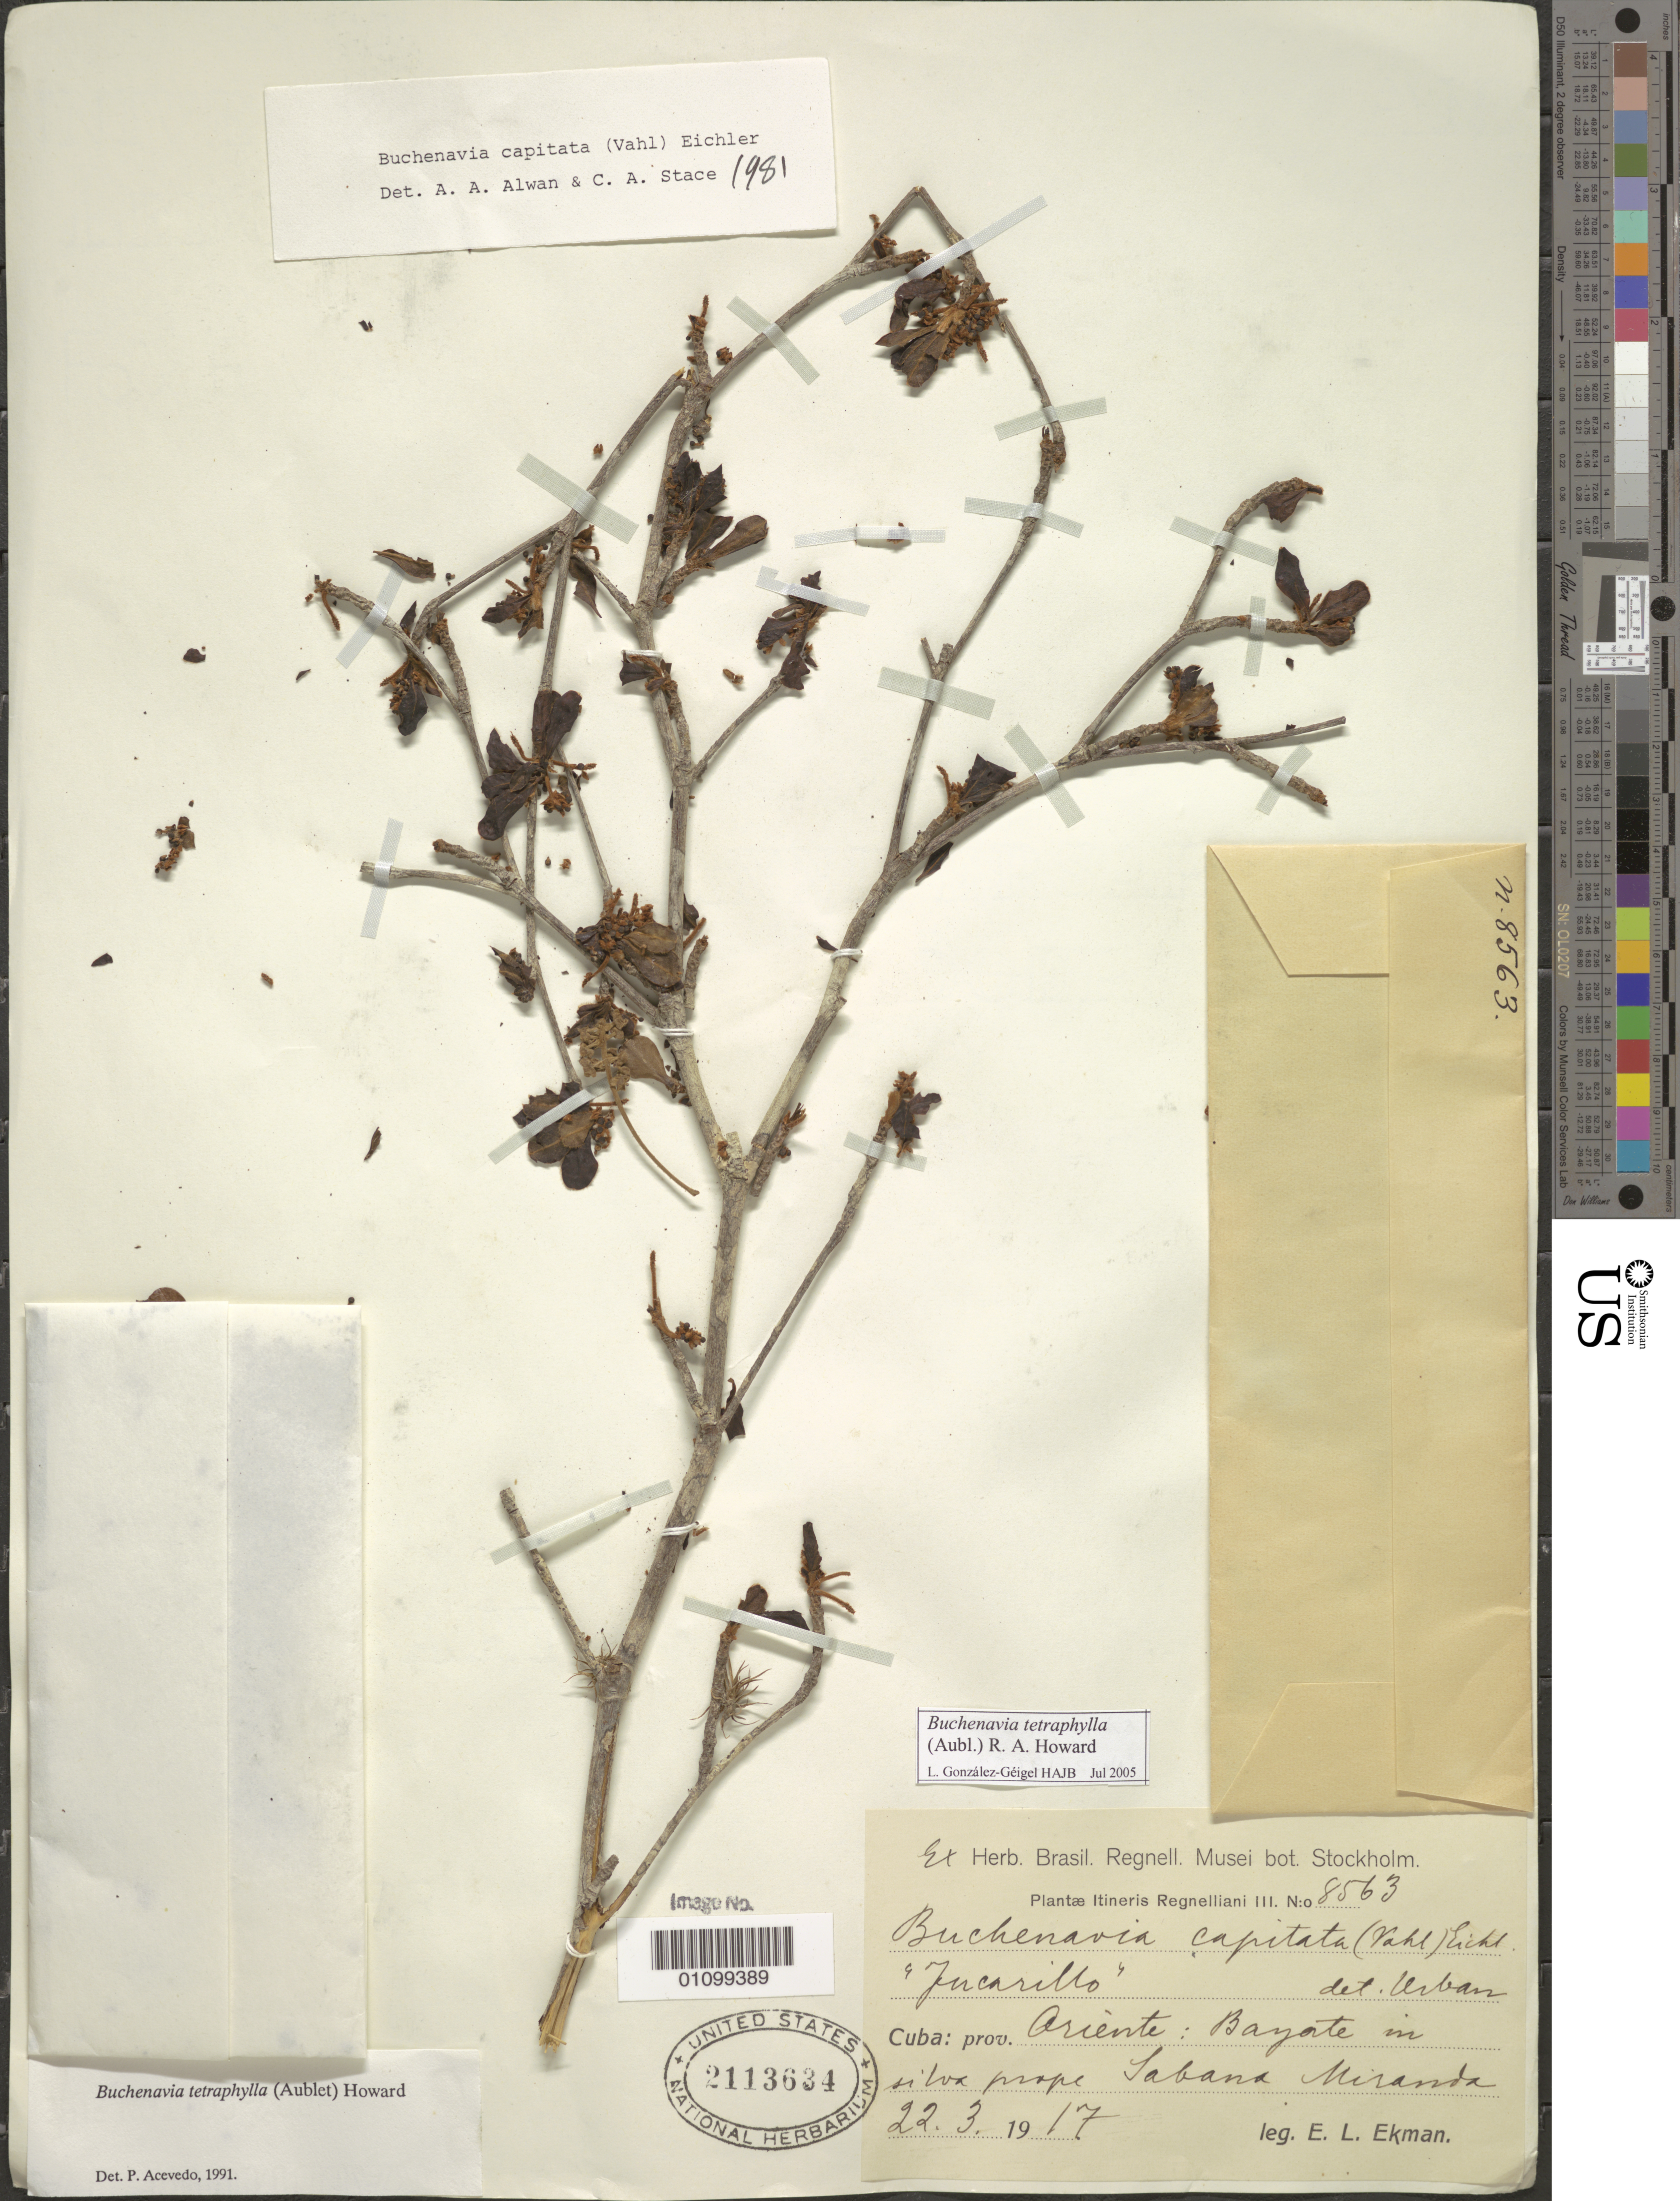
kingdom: Plantae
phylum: Tracheophyta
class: Magnoliopsida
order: Myrtales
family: Combretaceae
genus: Terminalia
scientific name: Terminalia tetraphylla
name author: (Aubl.) Gere & Boatwr.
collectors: E. L. Ekman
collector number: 8563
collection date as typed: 22 Mar 1917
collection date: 1917-03-22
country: Cuba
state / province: Oriente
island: Cuba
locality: Bayate in silva prope Sabana Miranda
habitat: Jucarillo.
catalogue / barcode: US 2113634